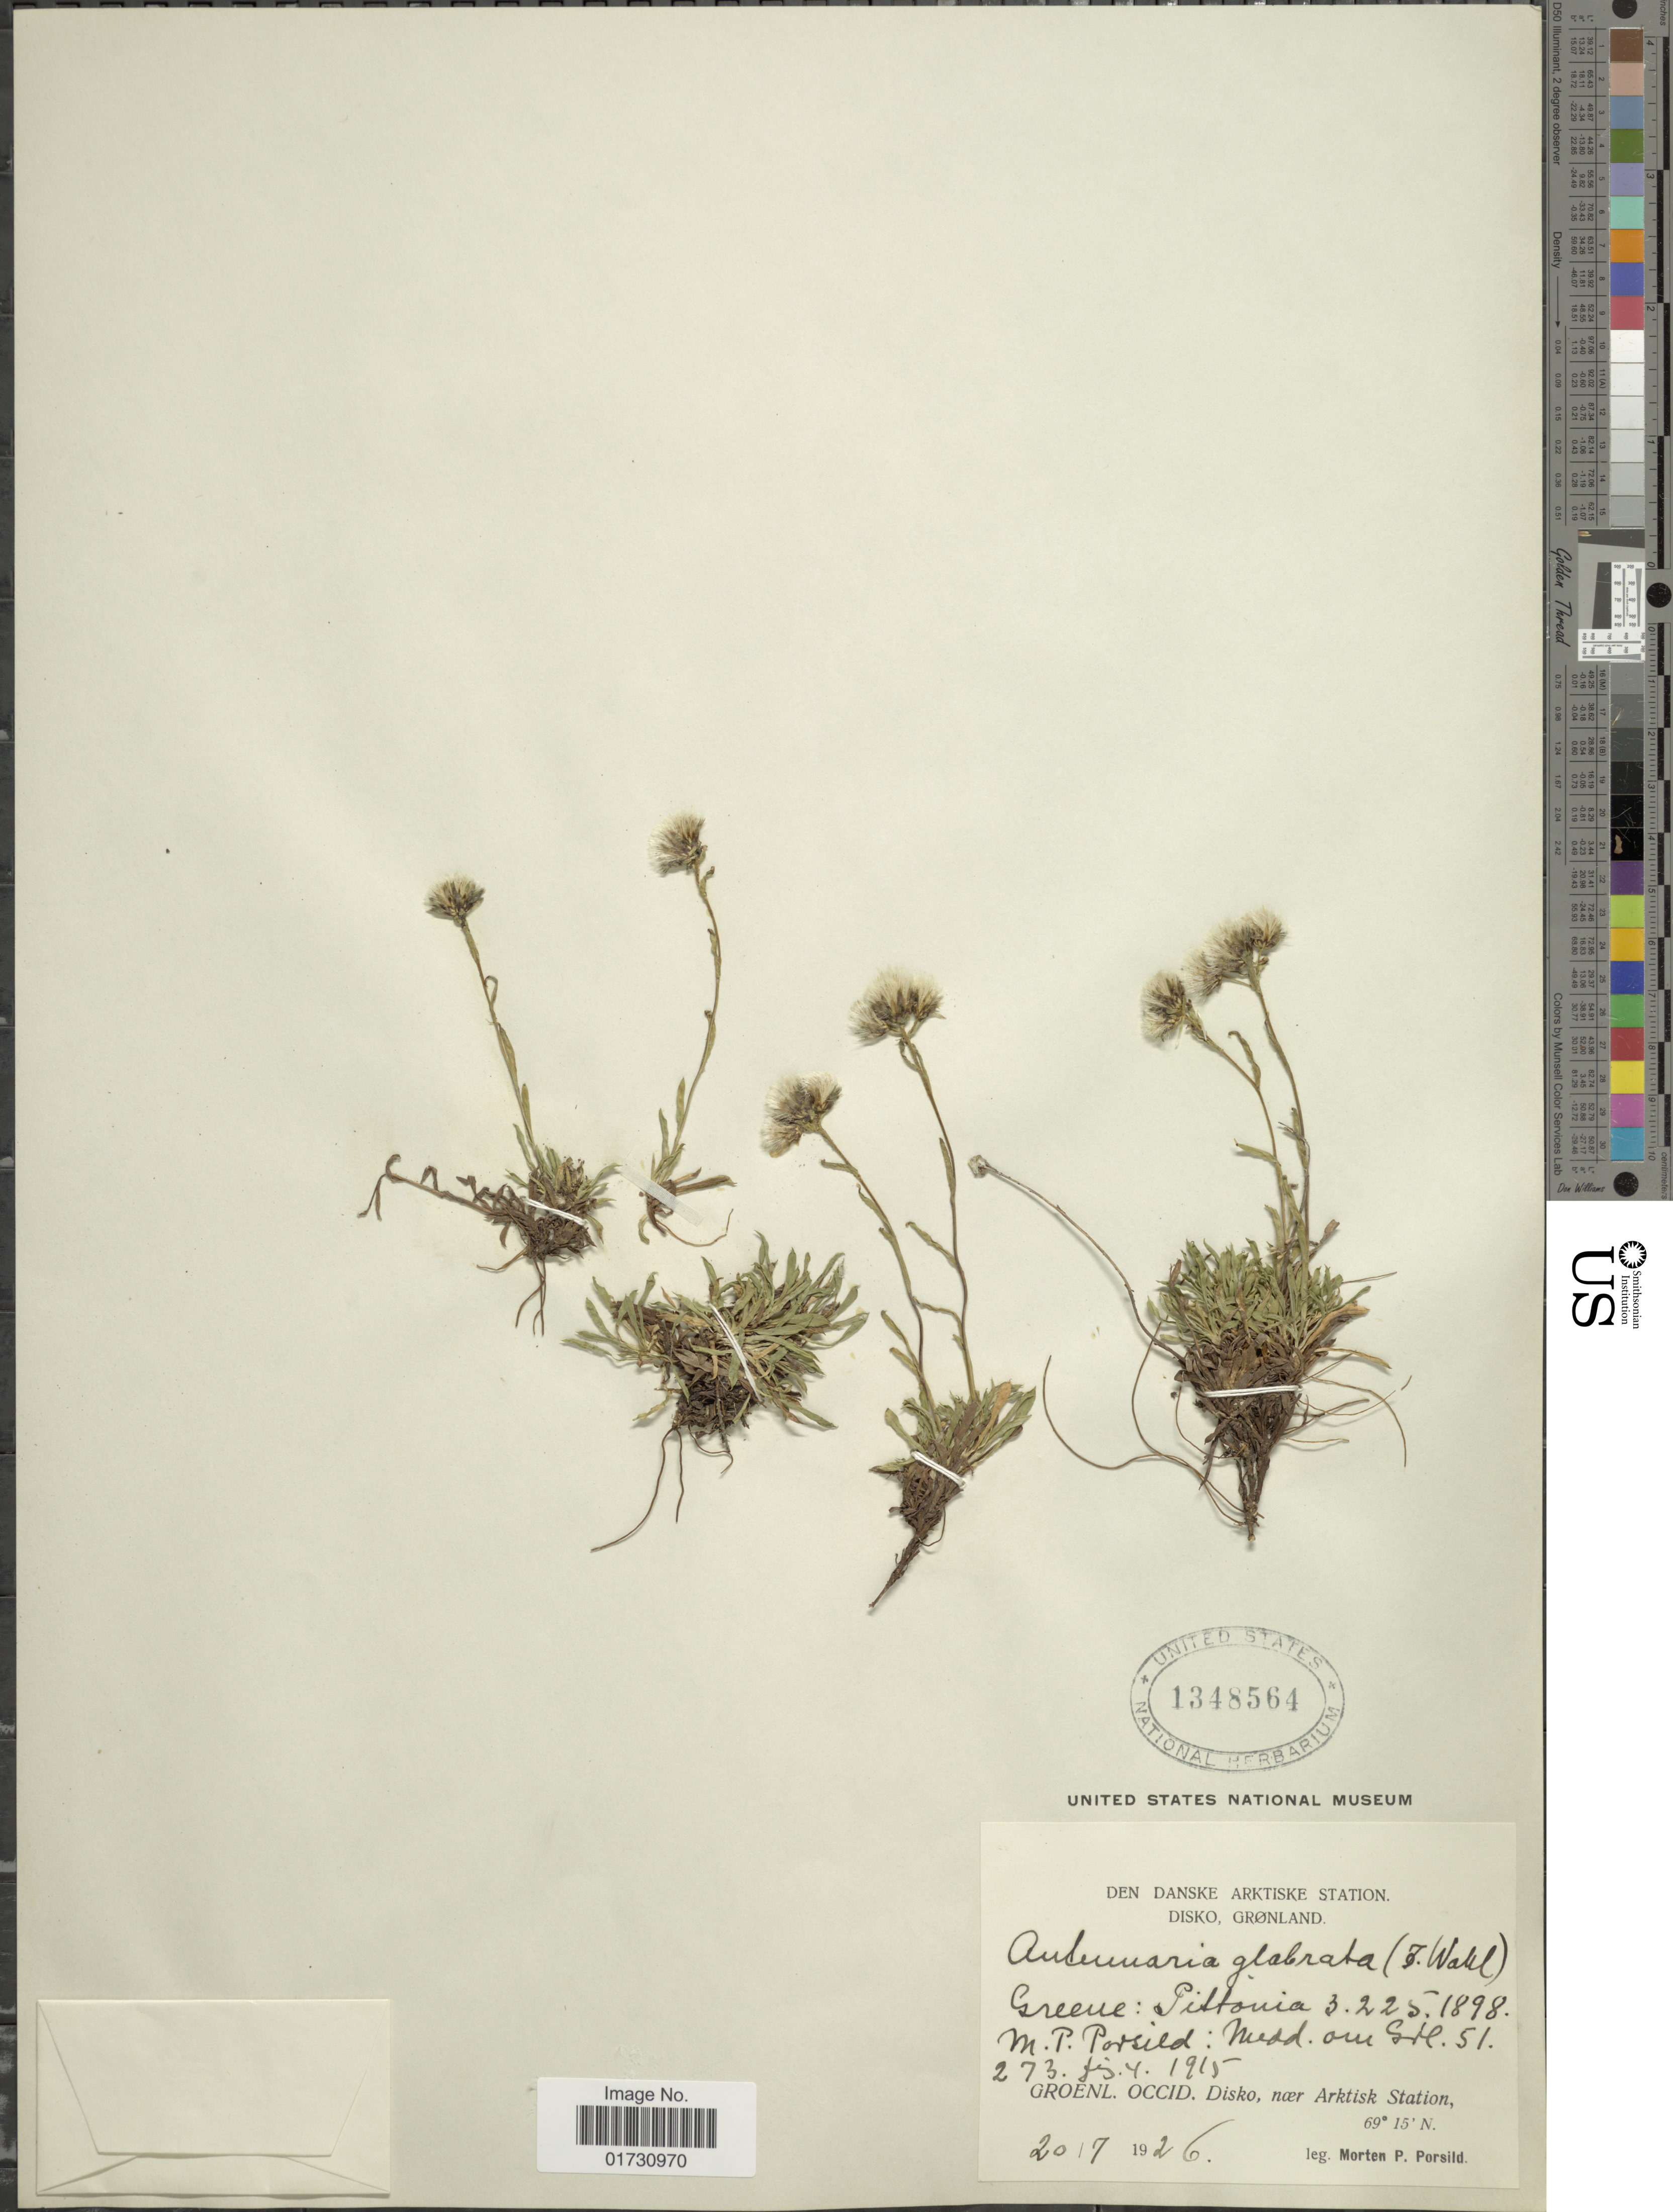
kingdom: Plantae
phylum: Tracheophyta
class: Magnoliopsida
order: Asterales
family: Asteraceae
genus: Antennaria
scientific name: Antennaria glabrata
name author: Greene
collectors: M. P. Porsild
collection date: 1926-07-20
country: Greenland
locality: Groenl. Occid., Disko, near Arktisk Station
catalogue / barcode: US 1348564